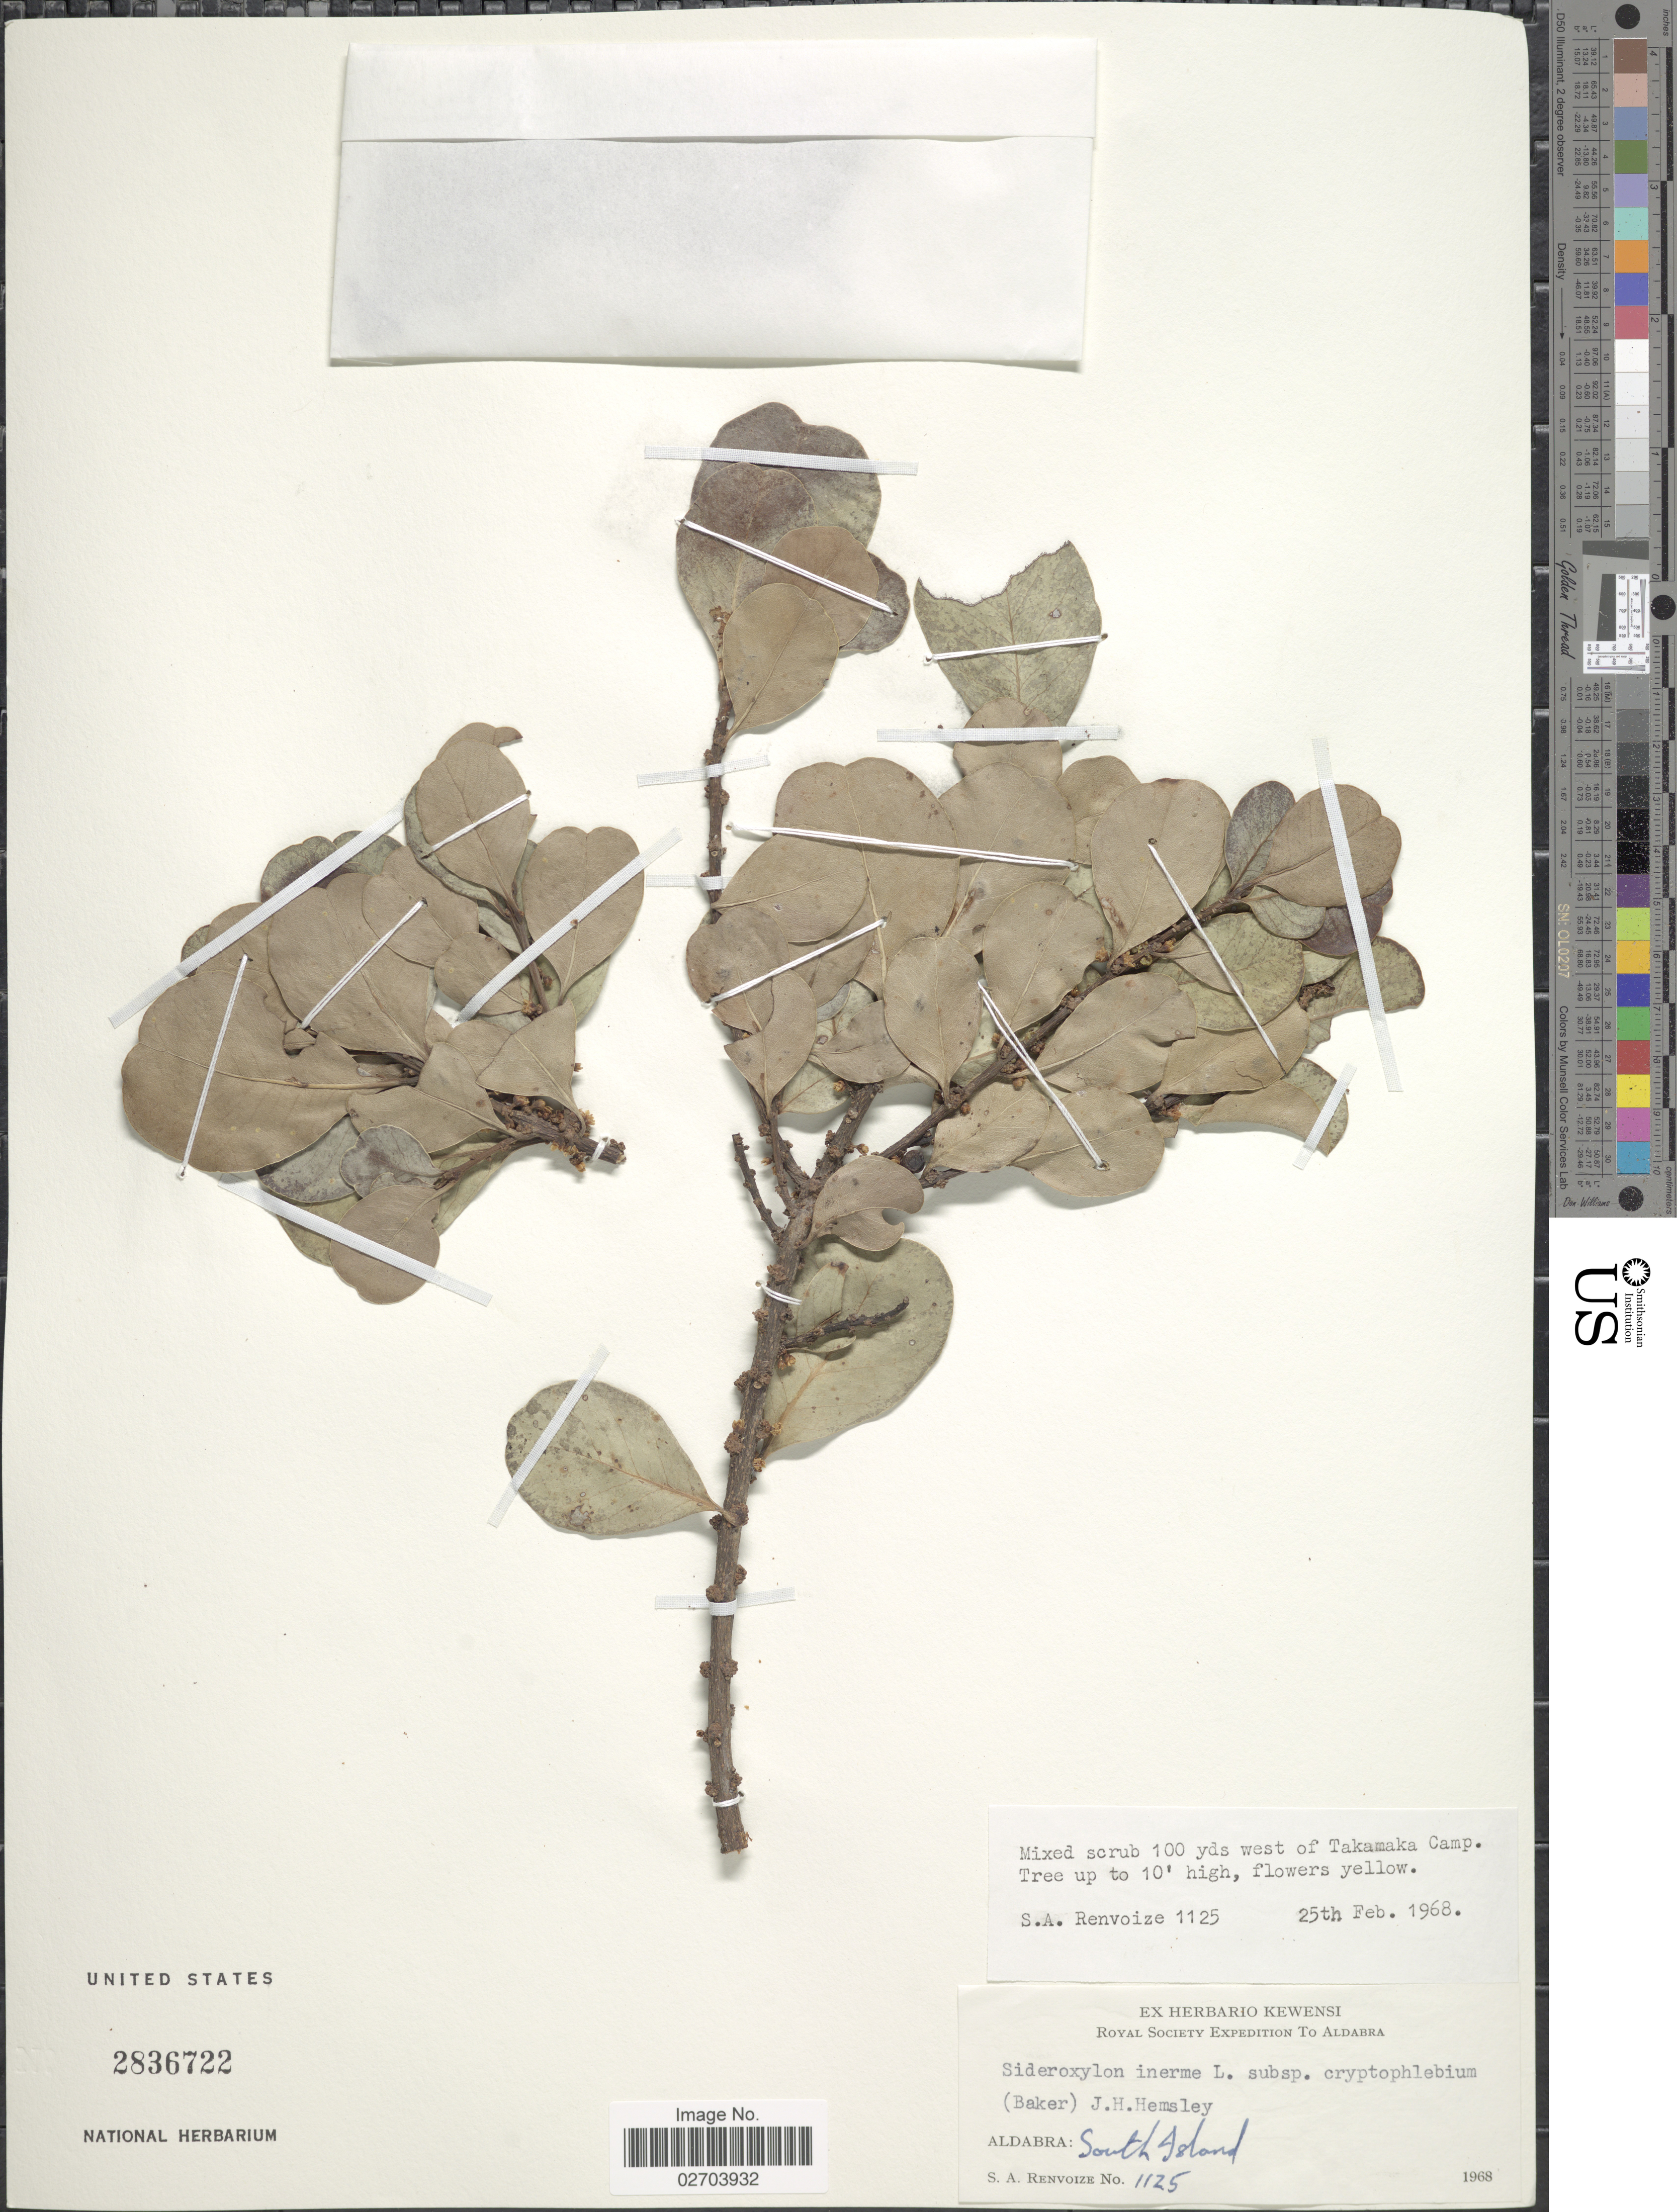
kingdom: Plantae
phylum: Tracheophyta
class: Magnoliopsida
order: Ericales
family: Sapotaceae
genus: Sideroxylon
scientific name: Sideroxylon inerme subsp. cryptophlebium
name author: (Baker) J.H. Hemsl.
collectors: S. A. Renvoize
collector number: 1125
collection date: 1968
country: Seychelles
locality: Aldabra: South Island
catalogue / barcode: US 2836722